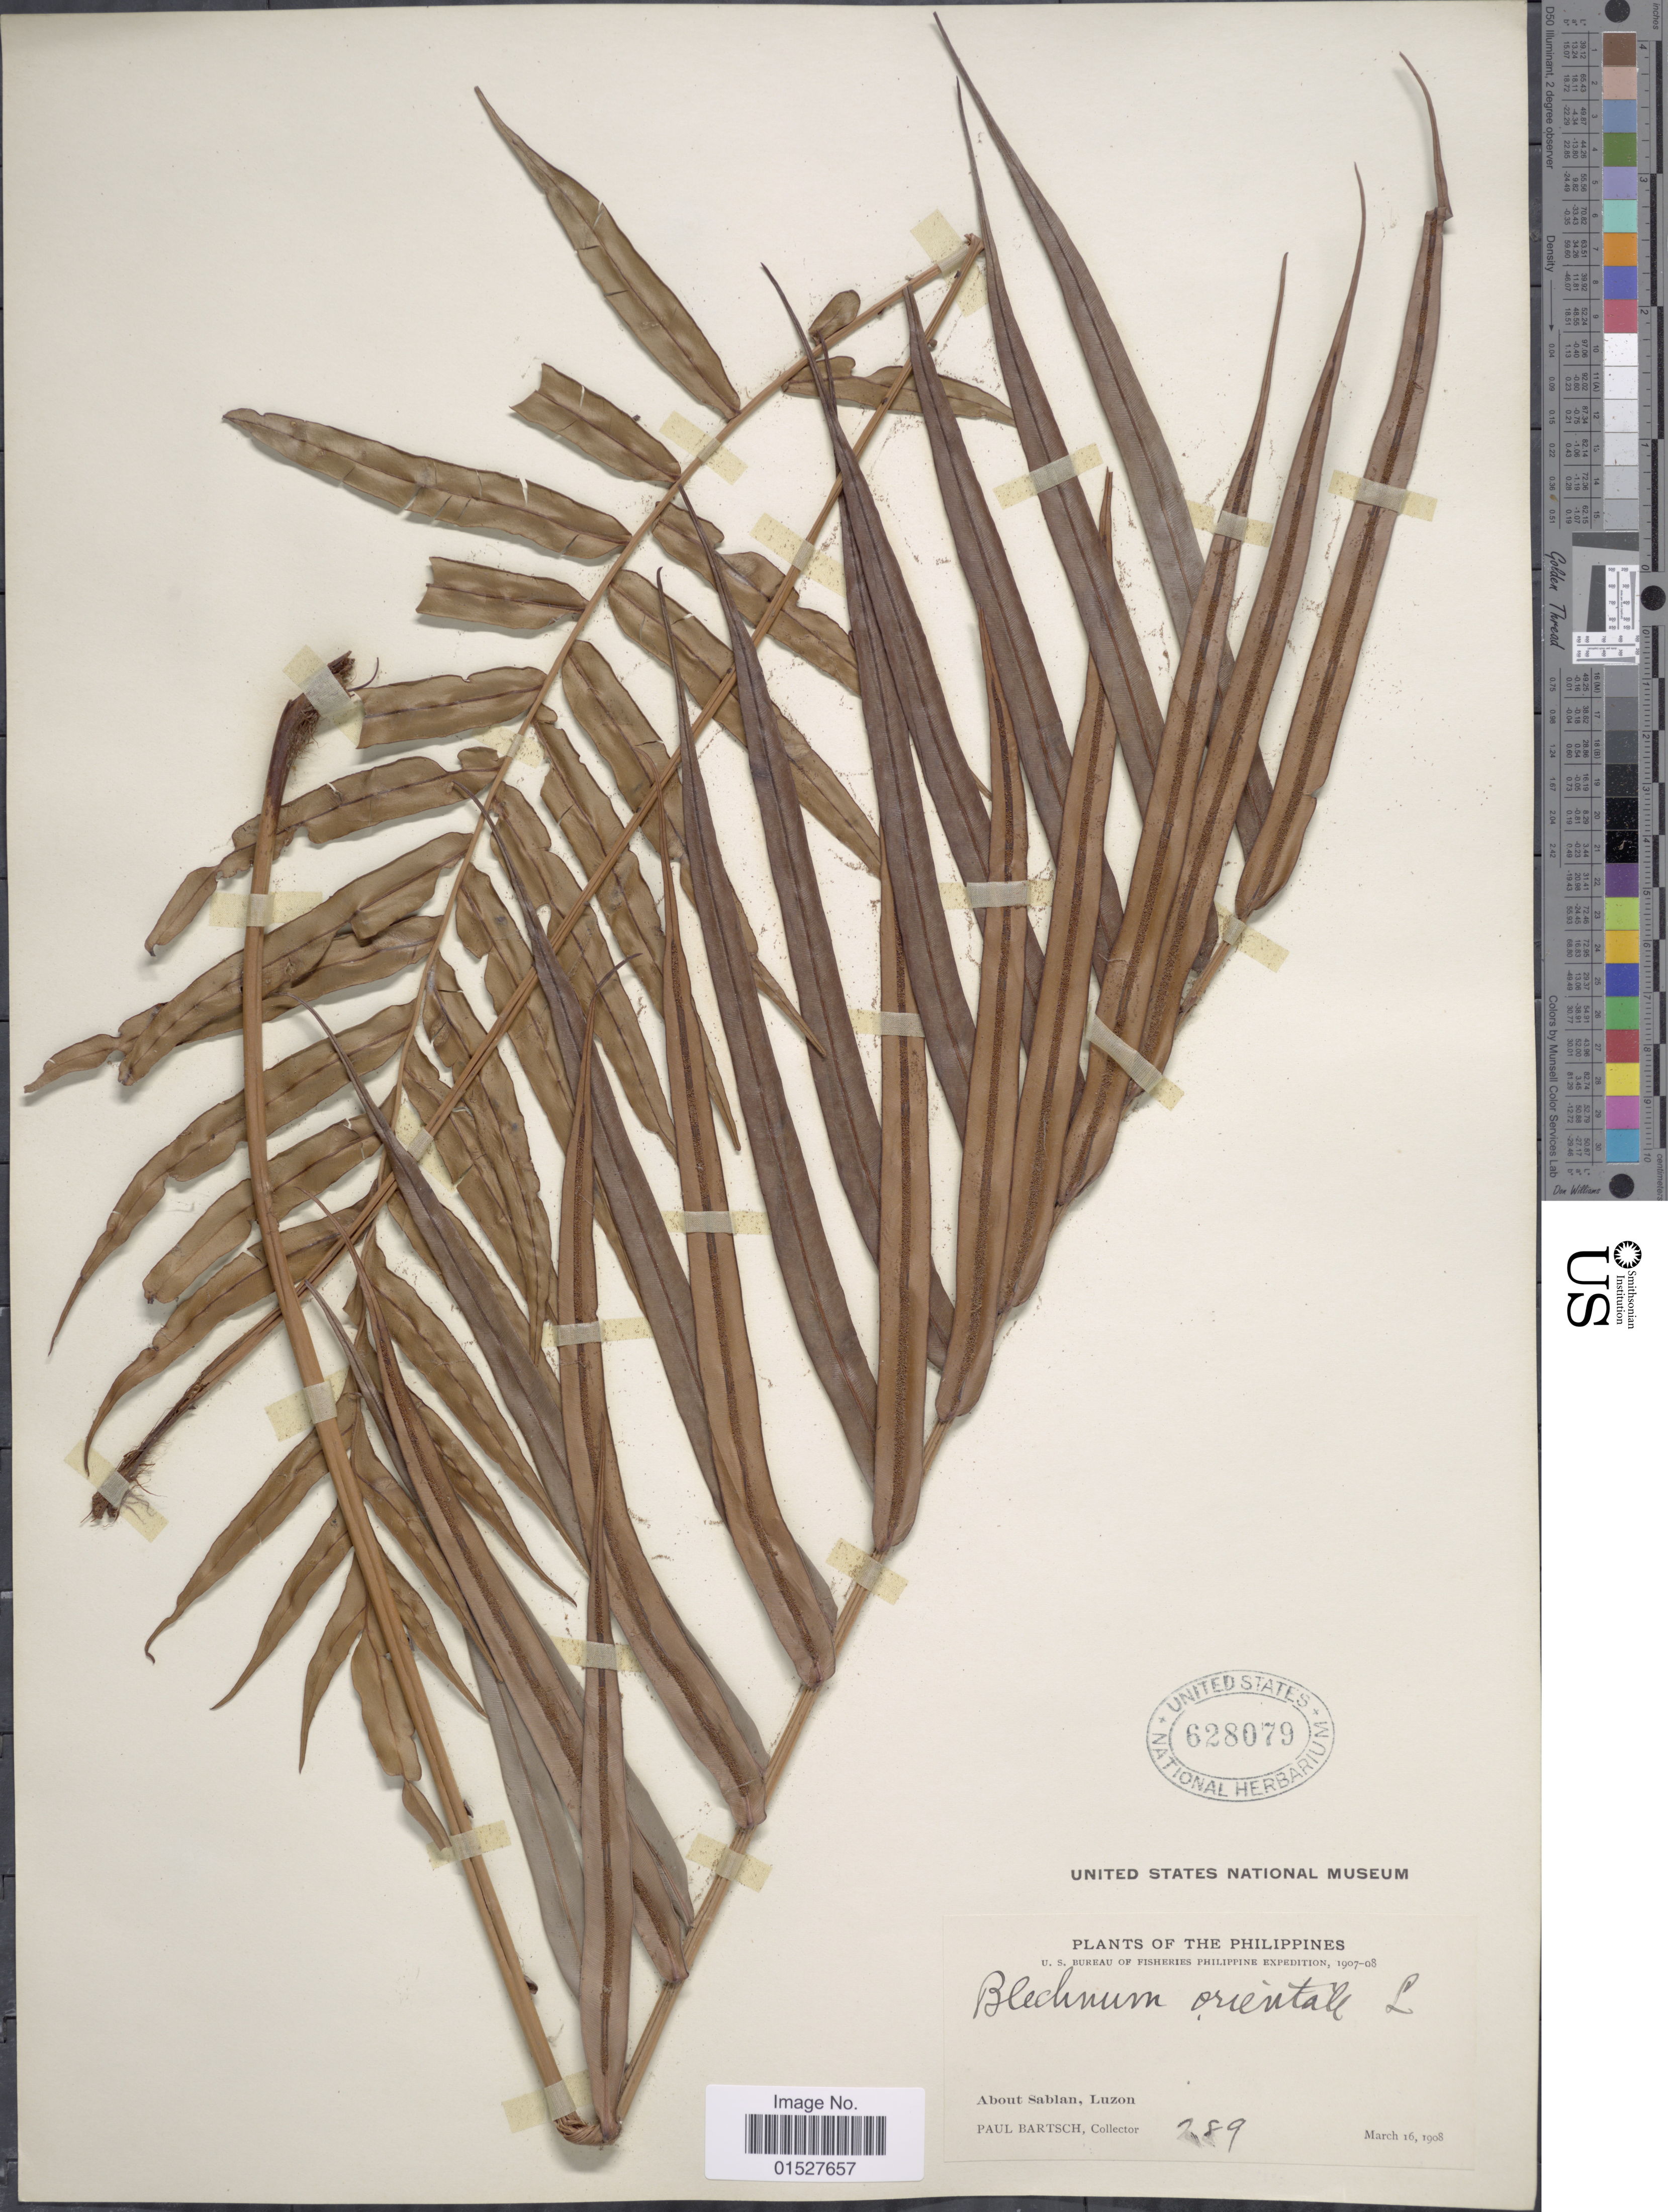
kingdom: Plantae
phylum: Tracheophyta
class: Polypodiopsida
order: Polypodiales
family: Blechnaceae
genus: Blechnum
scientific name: Blechnum orientale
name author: L.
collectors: P. Bartsch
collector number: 289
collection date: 1908-03-16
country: Philippines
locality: About Sablan, Luzon.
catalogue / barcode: US 628079